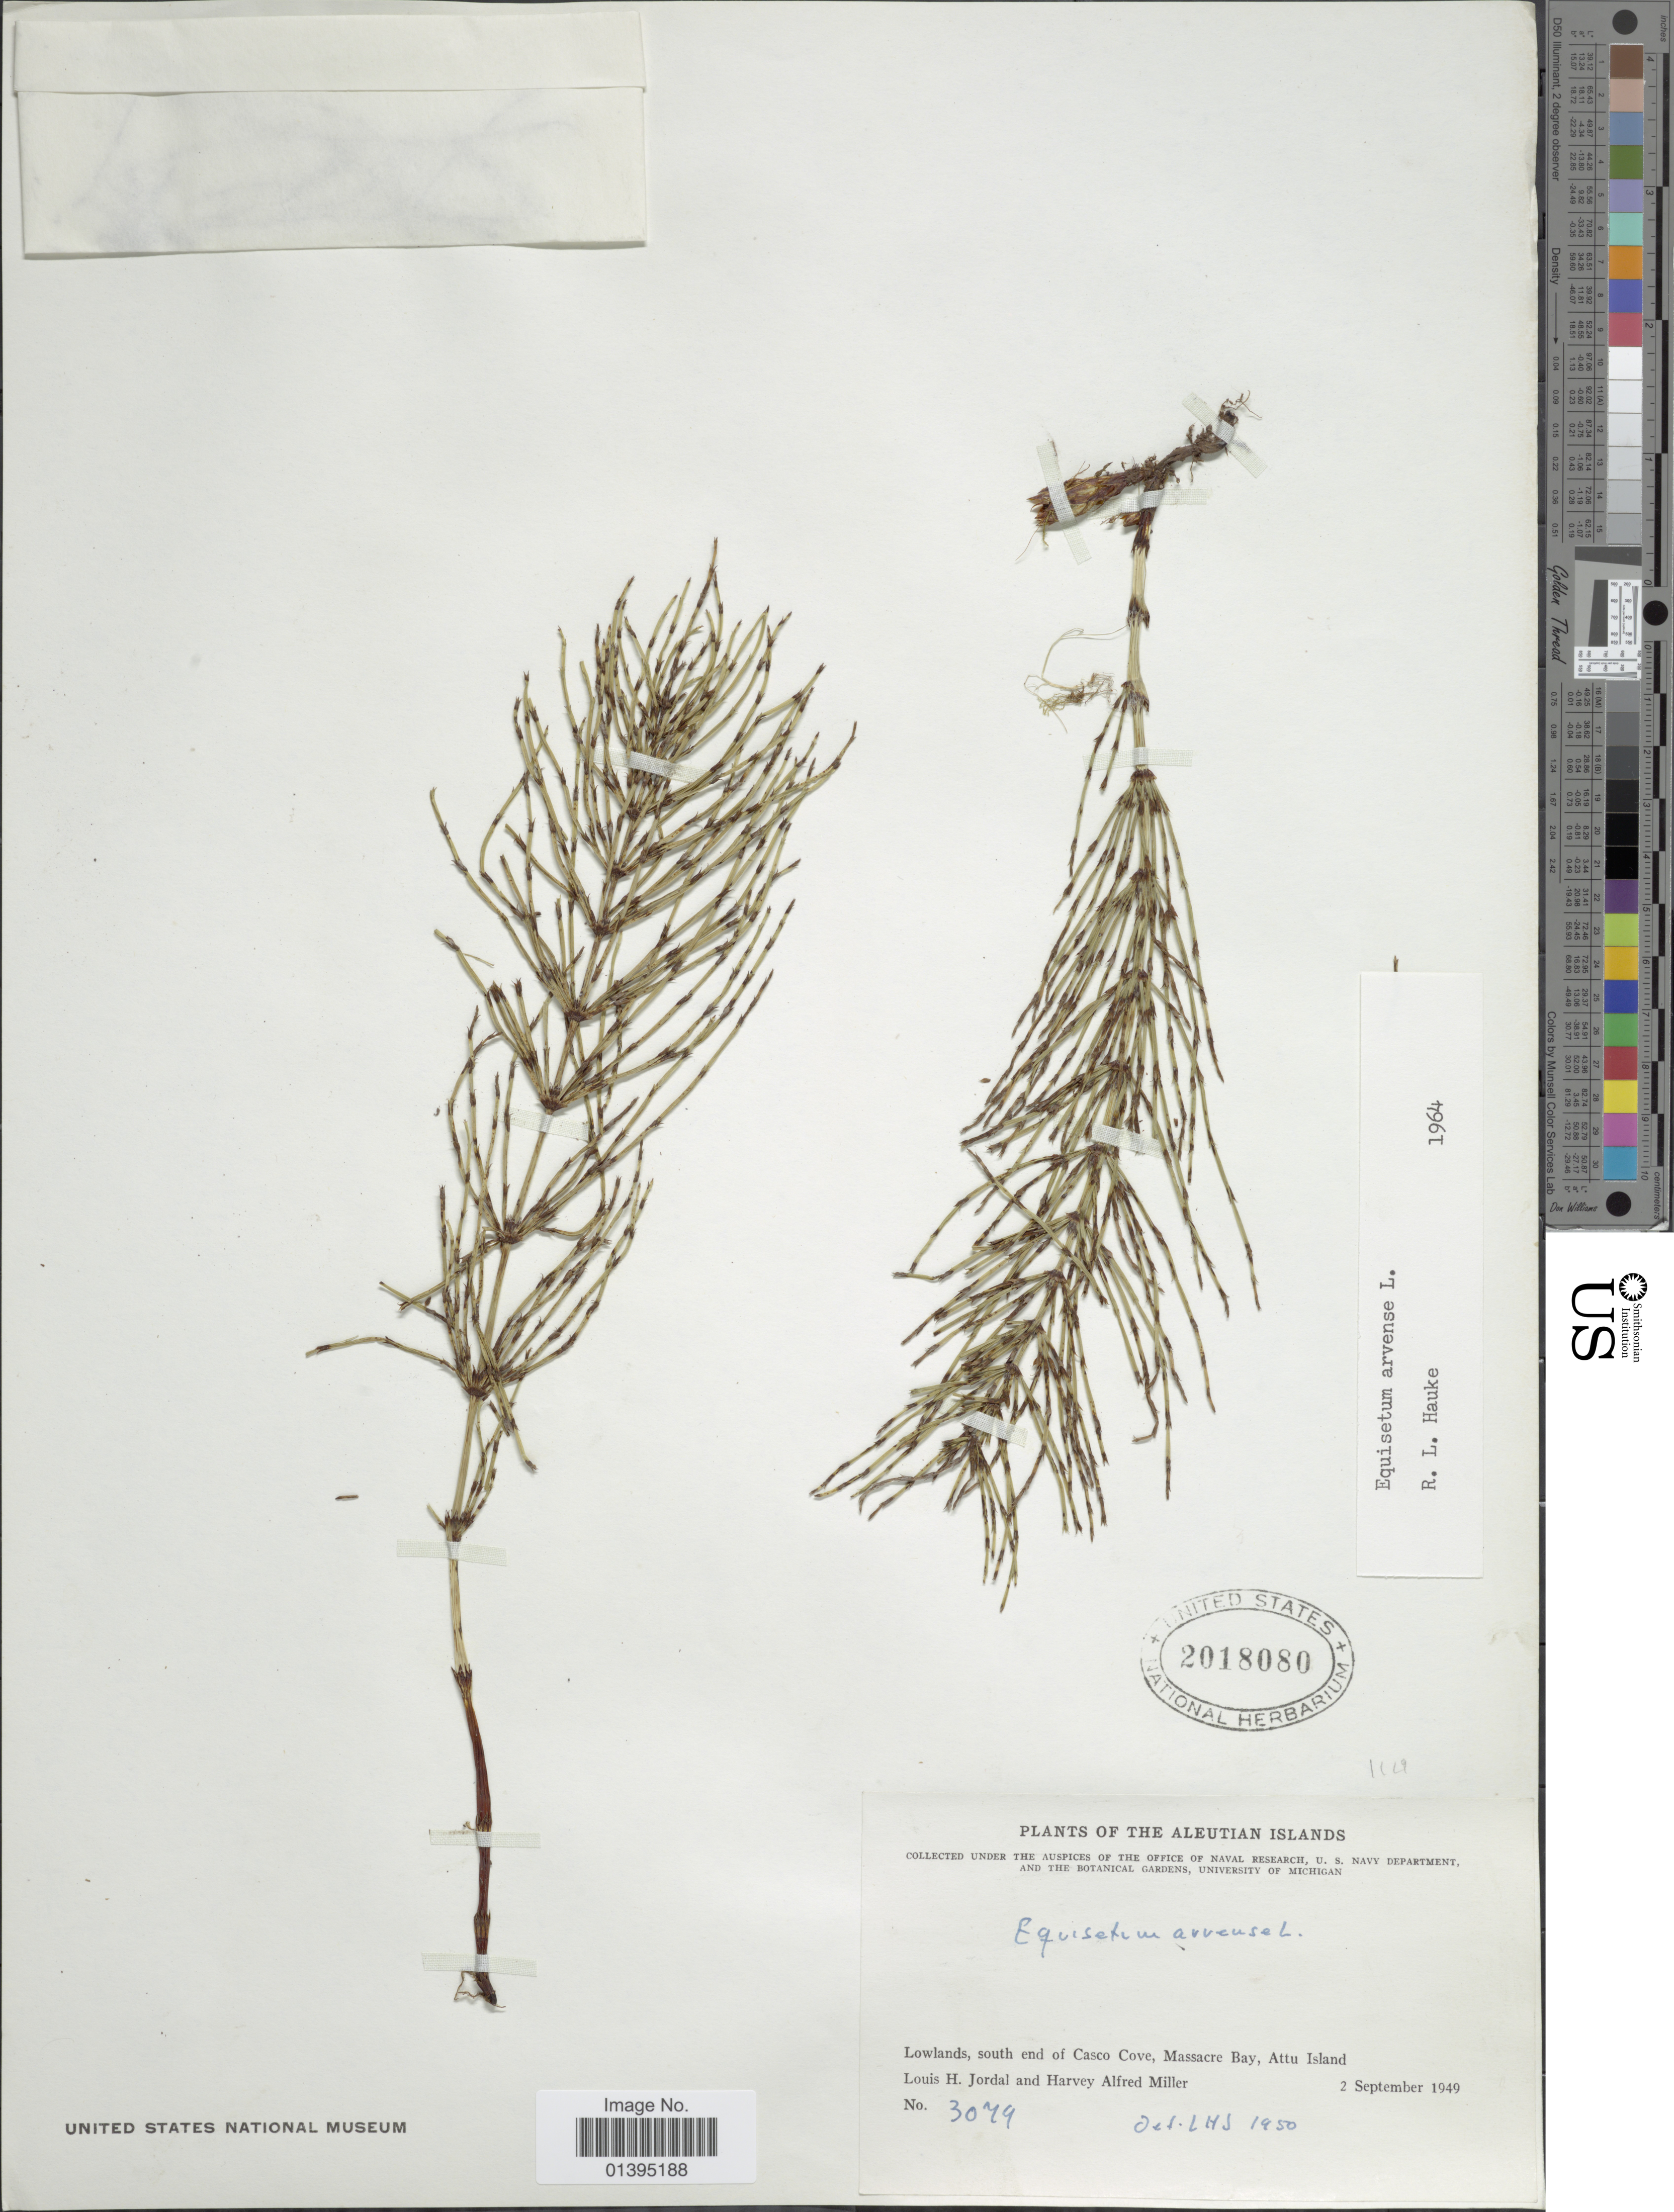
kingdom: Plantae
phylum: Tracheophyta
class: Polypodiopsida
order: Equisetales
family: Equisetaceae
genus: Equisetum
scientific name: Equisetum arvense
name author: L.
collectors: L. Jordal & H. A. Miller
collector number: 3079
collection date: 1949-09-02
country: United States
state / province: Alaska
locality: Aleutian Islands, Lowlands, south end of Casco Cove, Massacre Bay, Attu Island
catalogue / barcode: US 2018080